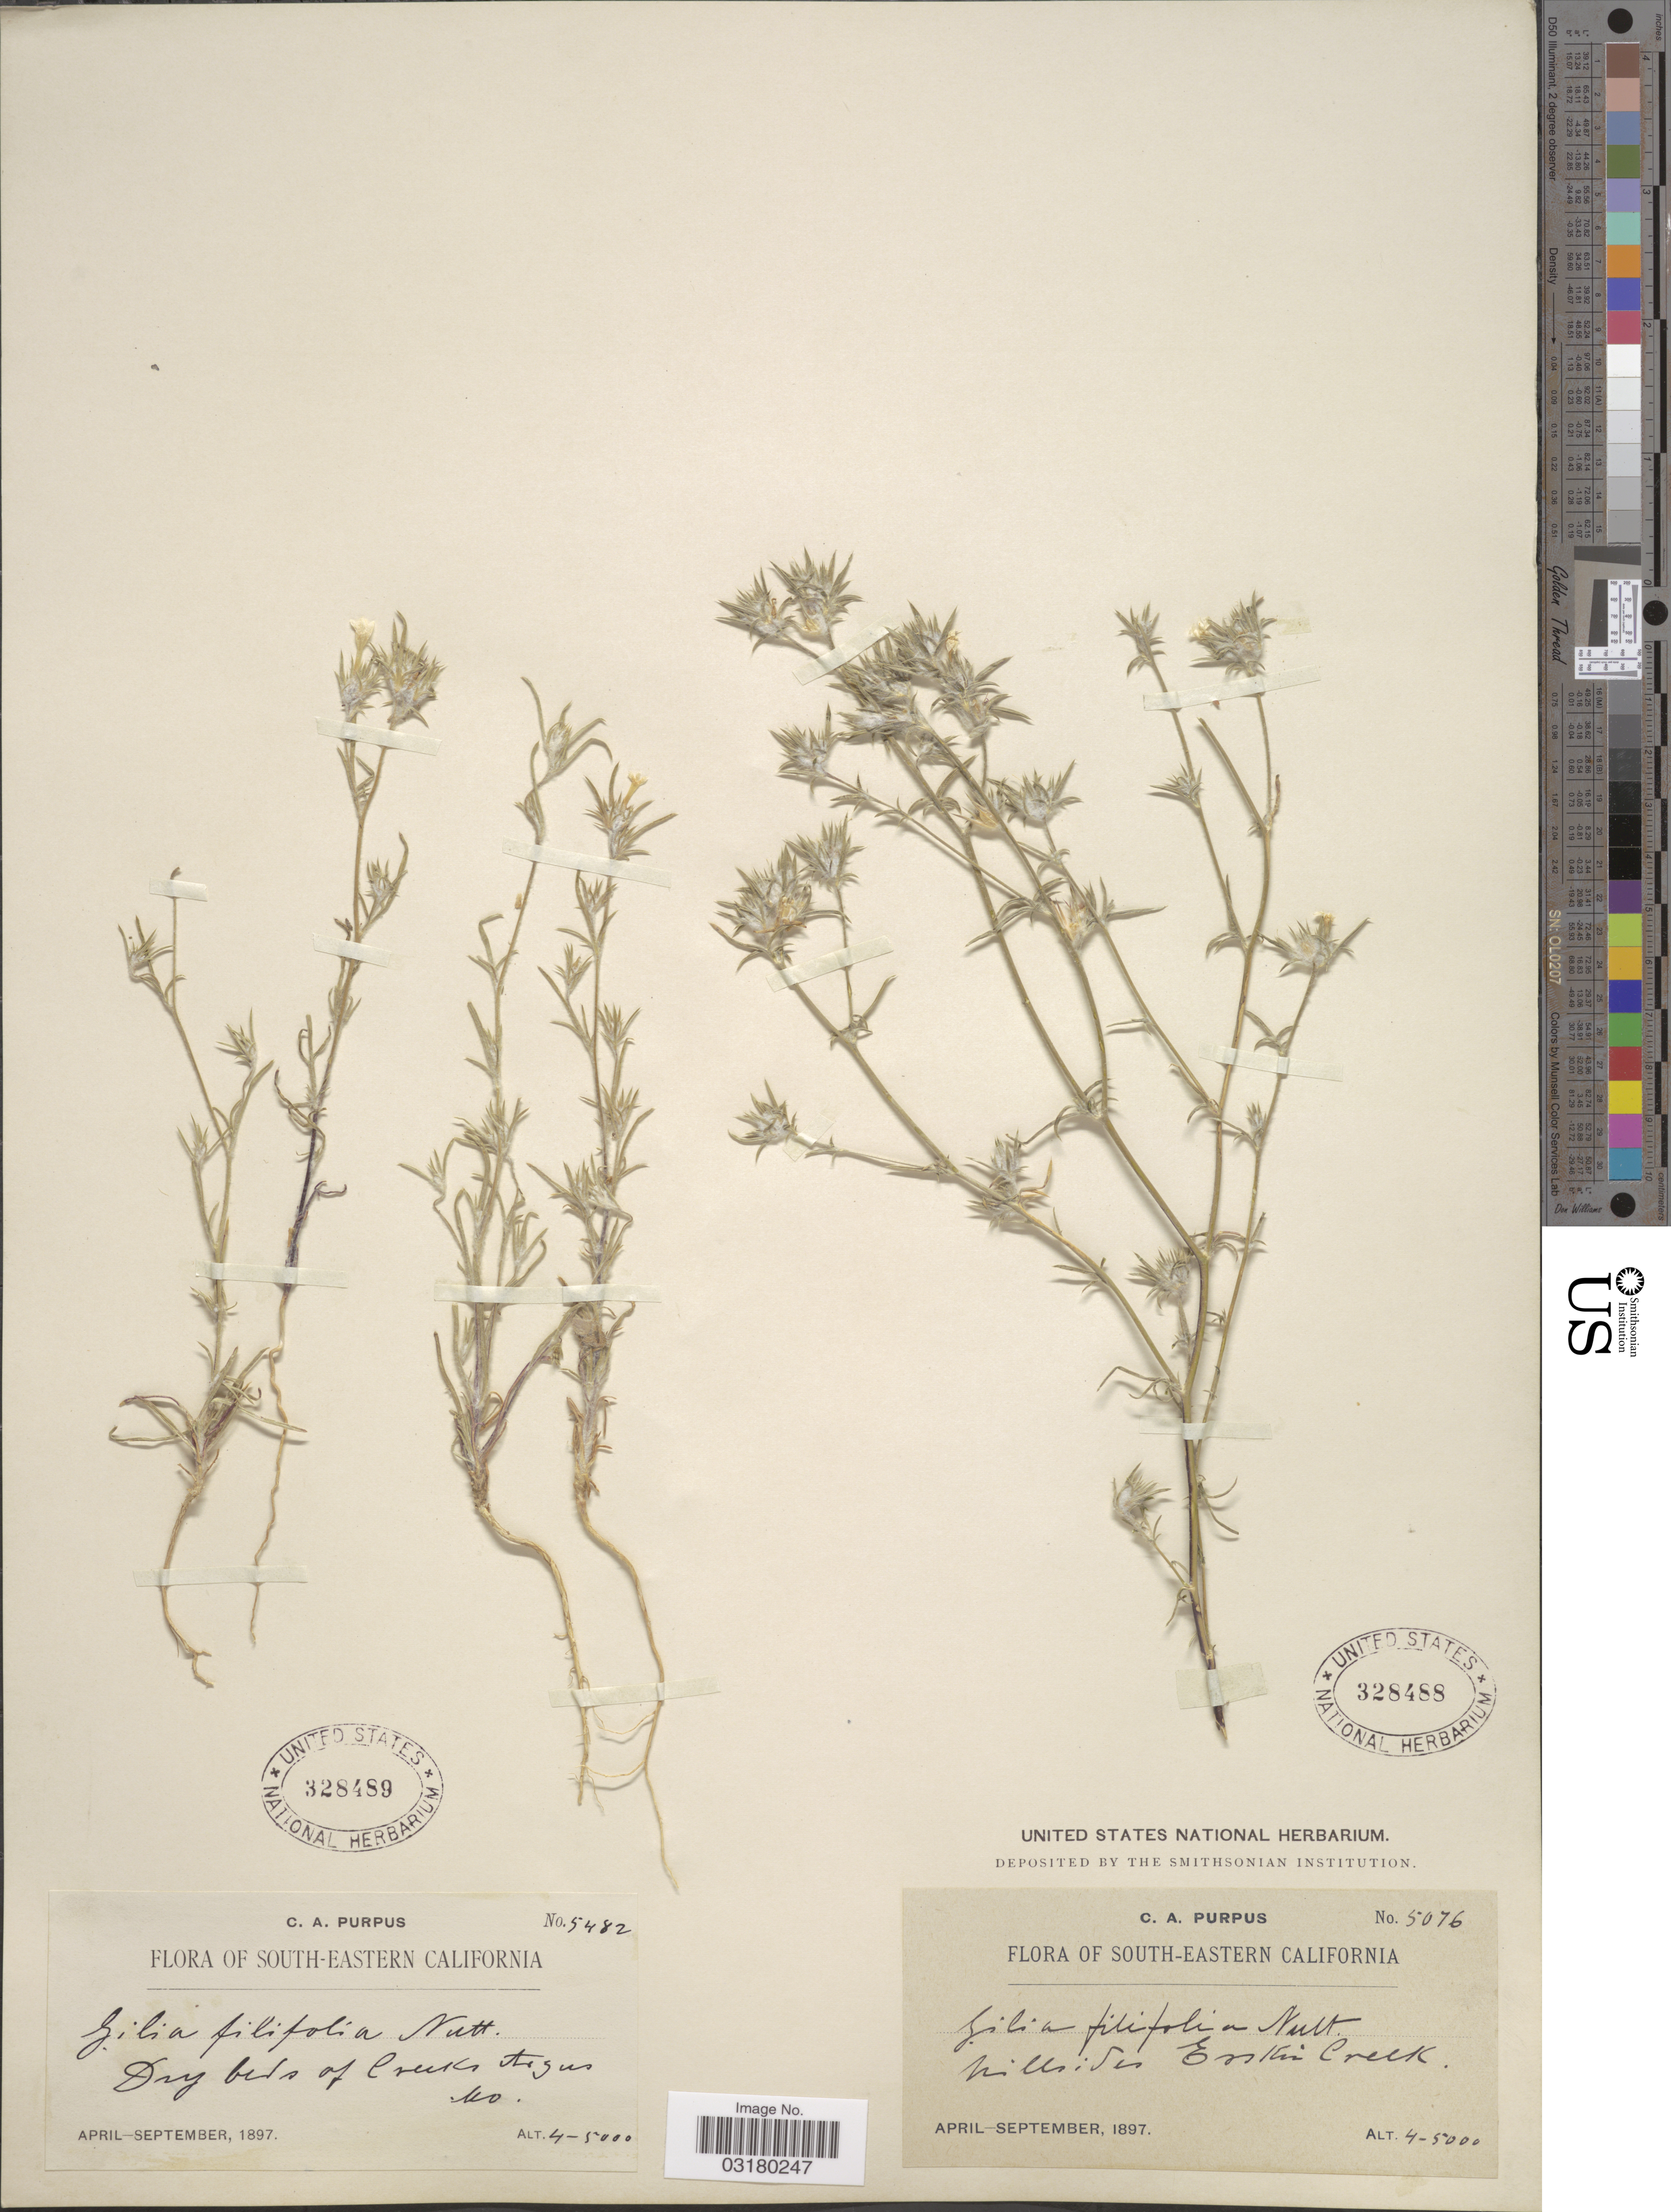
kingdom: Plantae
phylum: Tracheophyta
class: Magnoliopsida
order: Ericales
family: Polemoniaceae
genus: Eriastrum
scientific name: Eriastrum filifolium (Nutt.) Wooton & Standl.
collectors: C. A. Purpus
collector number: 5482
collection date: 1897-04/1897-09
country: United States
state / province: California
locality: South-Eastern California. Dry beds of Creeks Argus Mo.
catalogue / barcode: US 328489-2